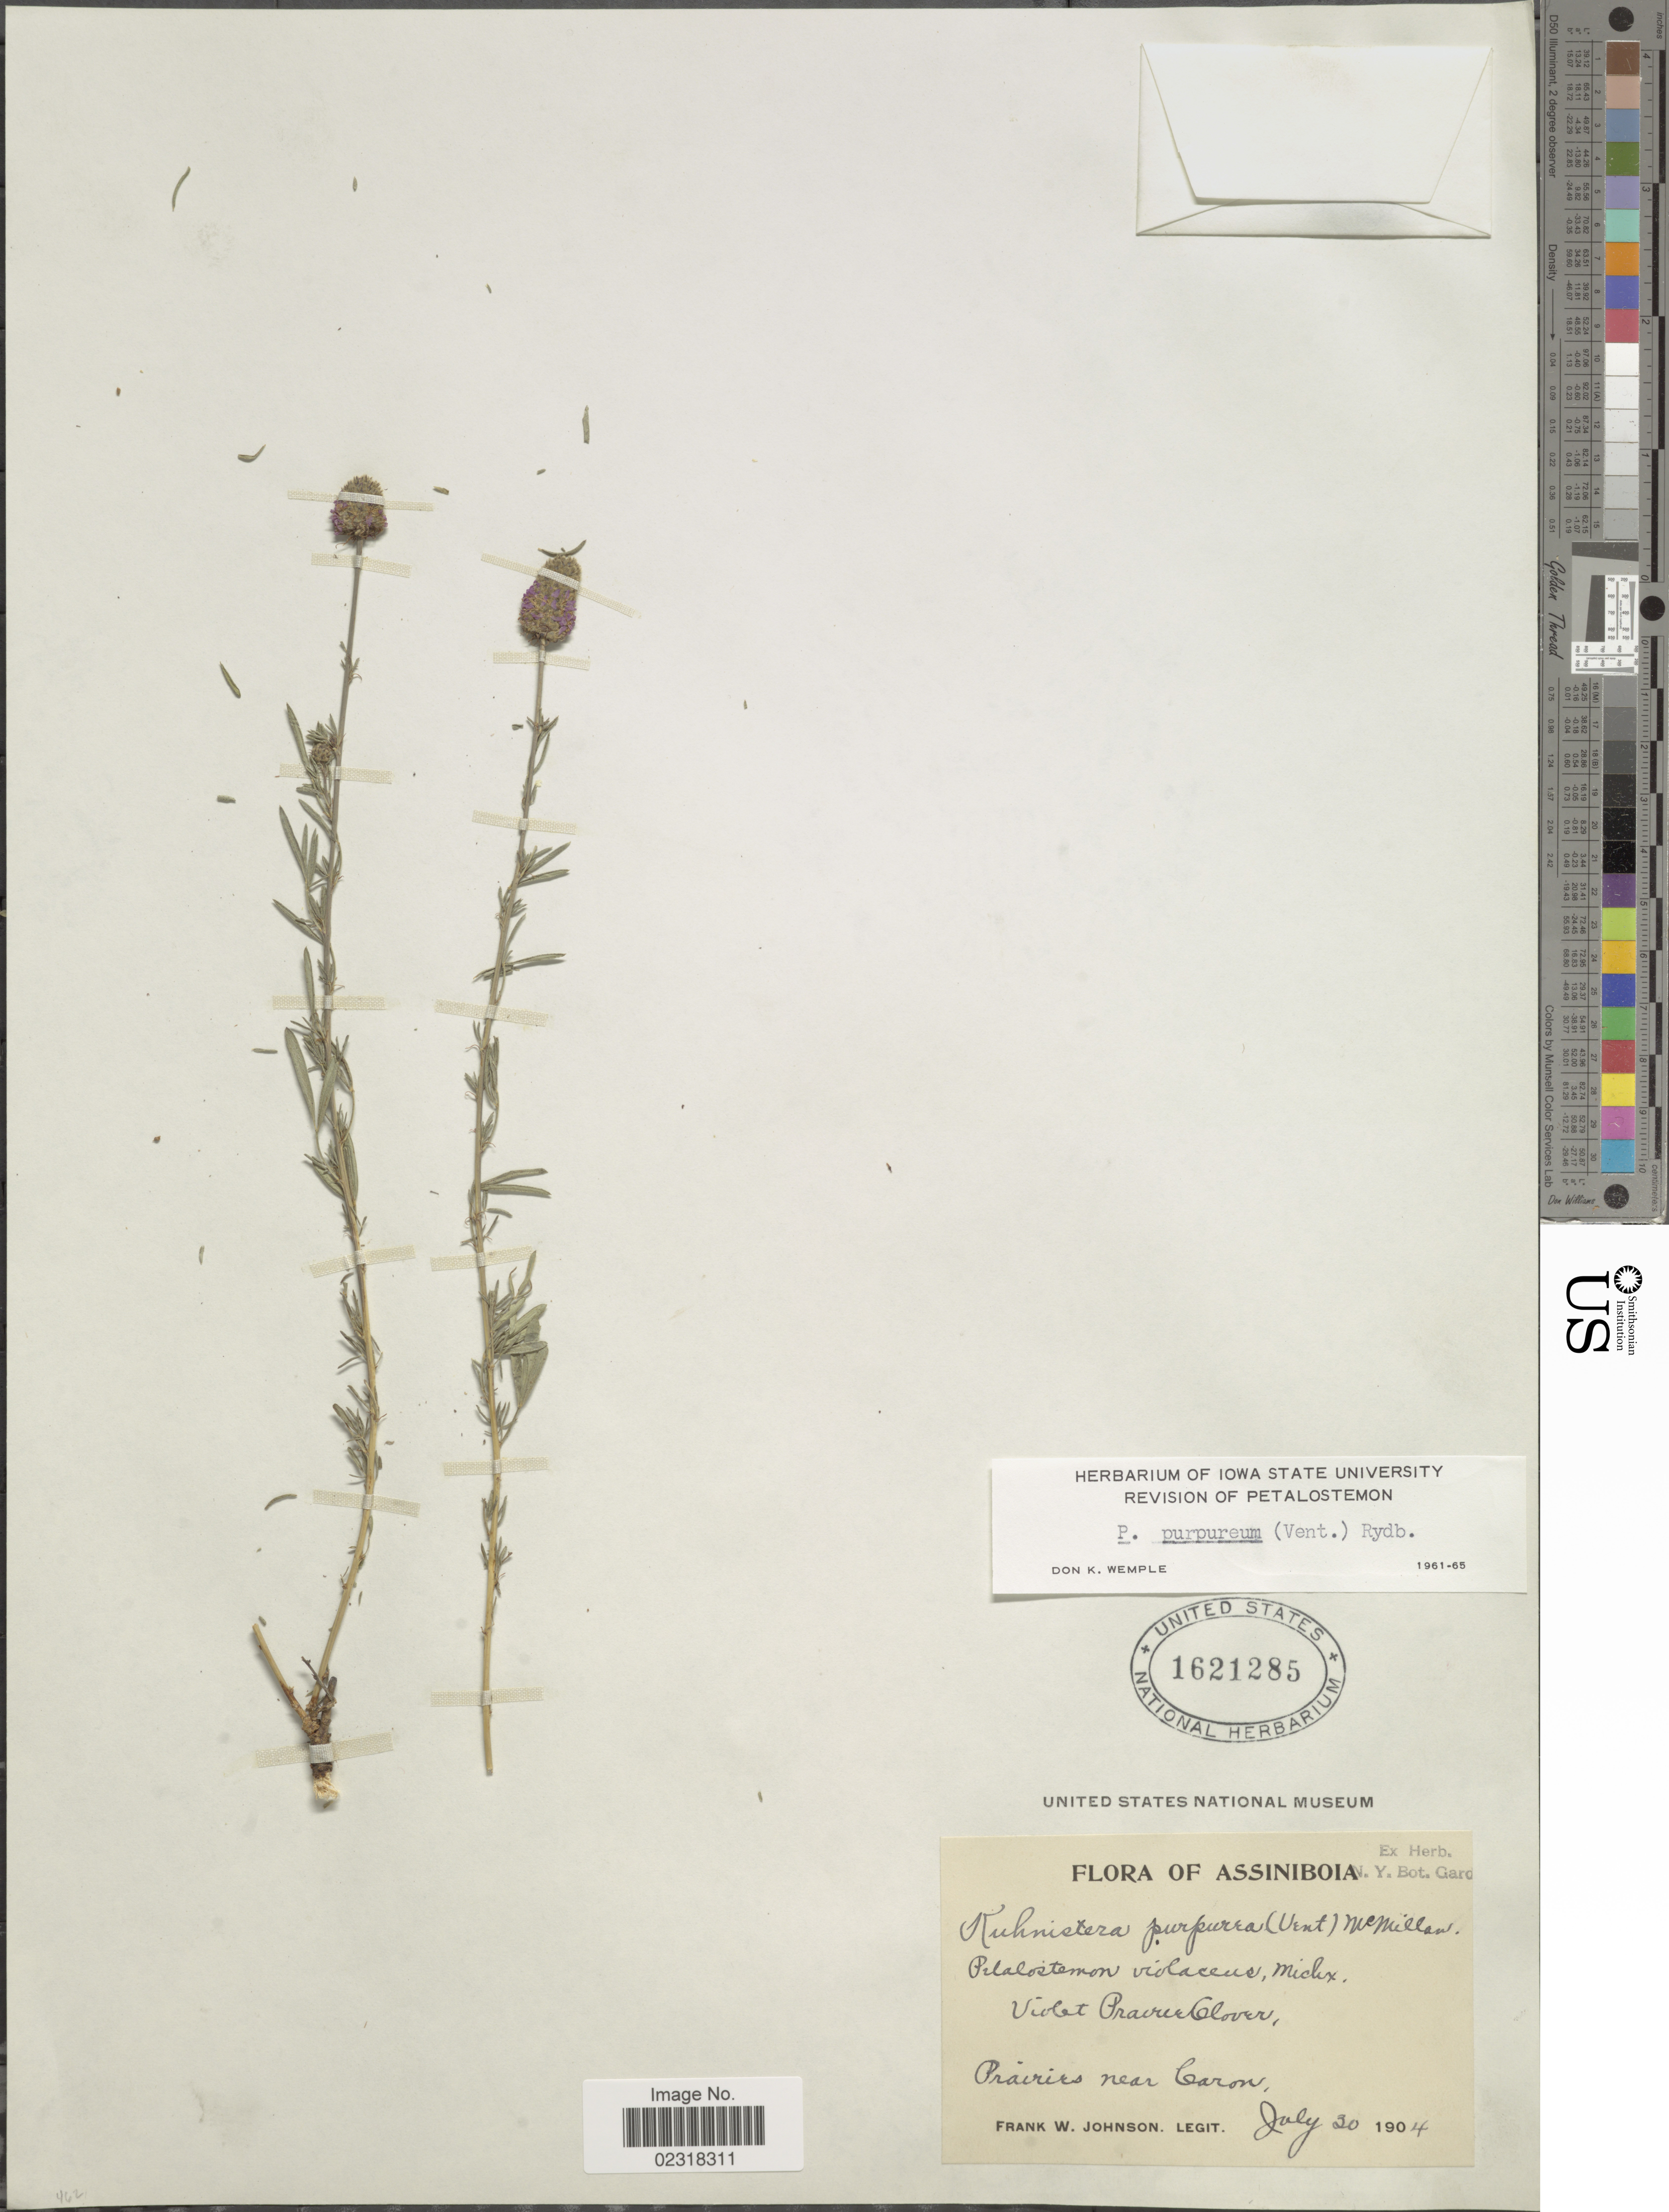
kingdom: Plantae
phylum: Tracheophyta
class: Magnoliopsida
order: Fabales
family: Fabaceae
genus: Dalea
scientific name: Dalea purpurea var. purpurea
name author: Vent.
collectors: F. W. Johnson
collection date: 1904-07-30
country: Canada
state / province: Saskatchewan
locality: Assiniboia, Violet Prairie Clover, Prairies near Caron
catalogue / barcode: US 1621285